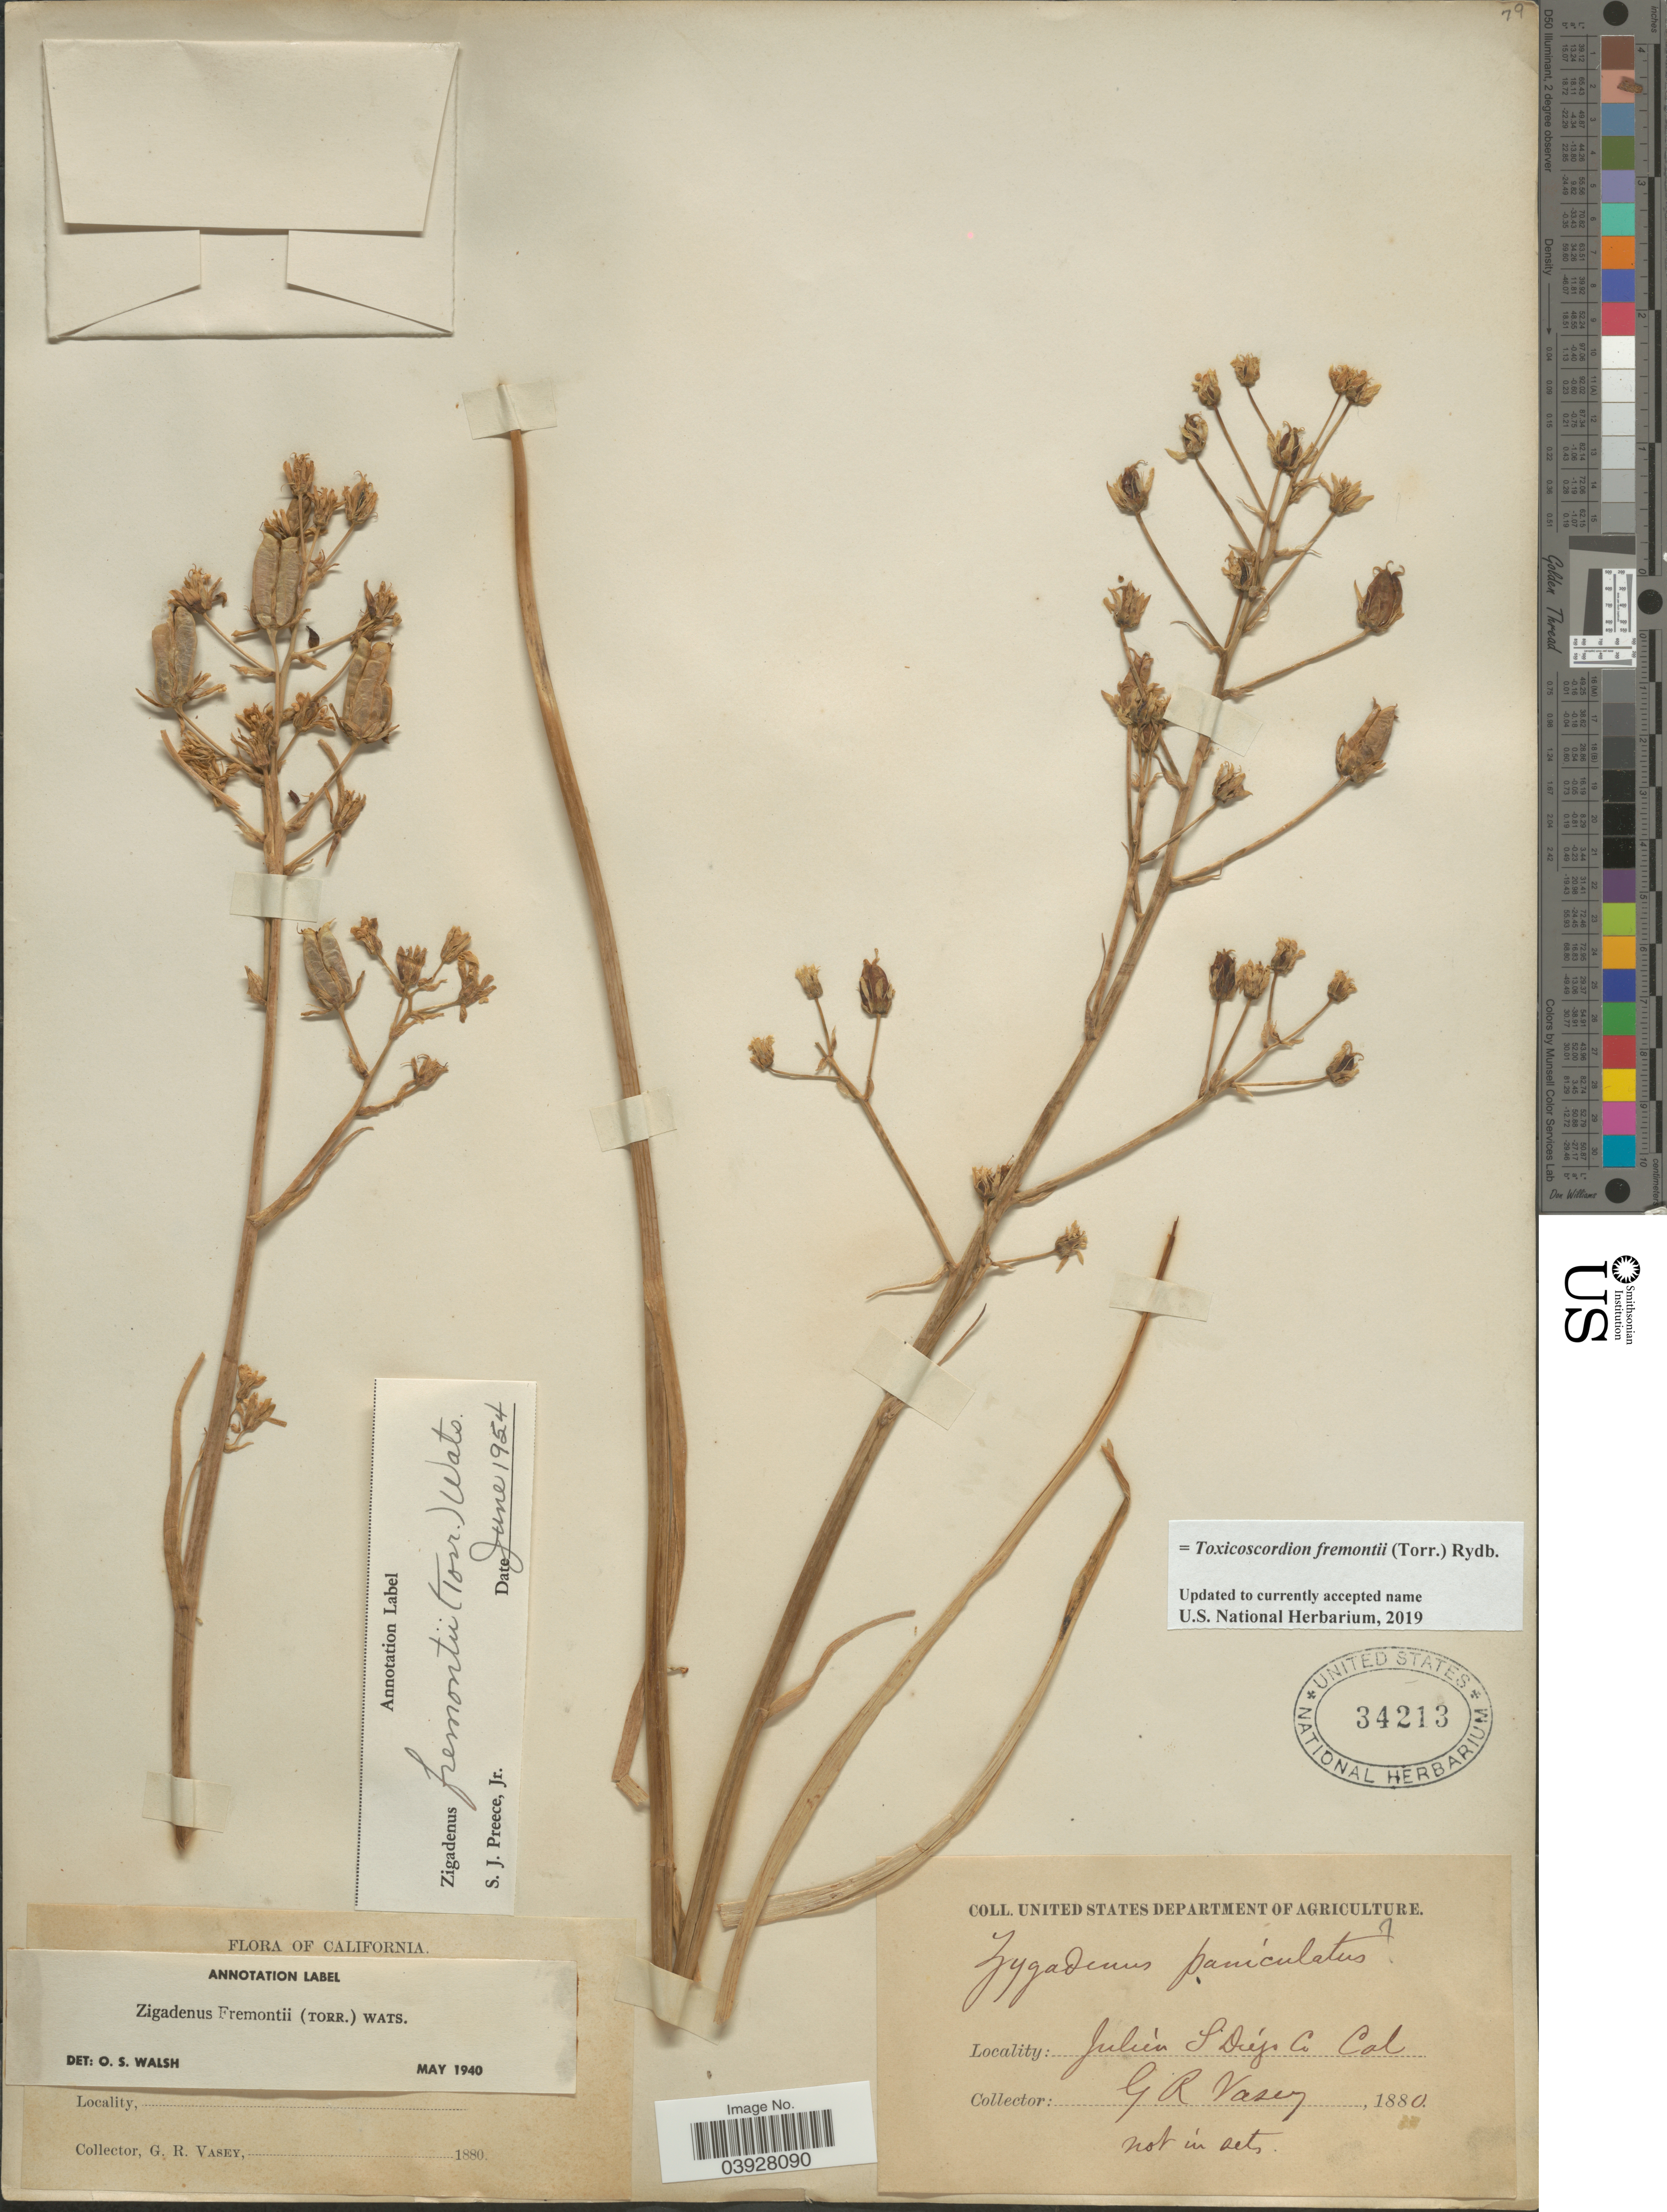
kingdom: Plantae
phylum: Tracheophyta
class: Liliopsida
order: Liliales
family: Melanthiaceae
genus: Toxicoscordion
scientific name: Toxicoscordion fremontii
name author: (Torr.) Rydb.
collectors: G. R. Vasey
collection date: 1880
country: United States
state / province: California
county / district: San Diego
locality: Julien S. Diego Co.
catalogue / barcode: US 34213